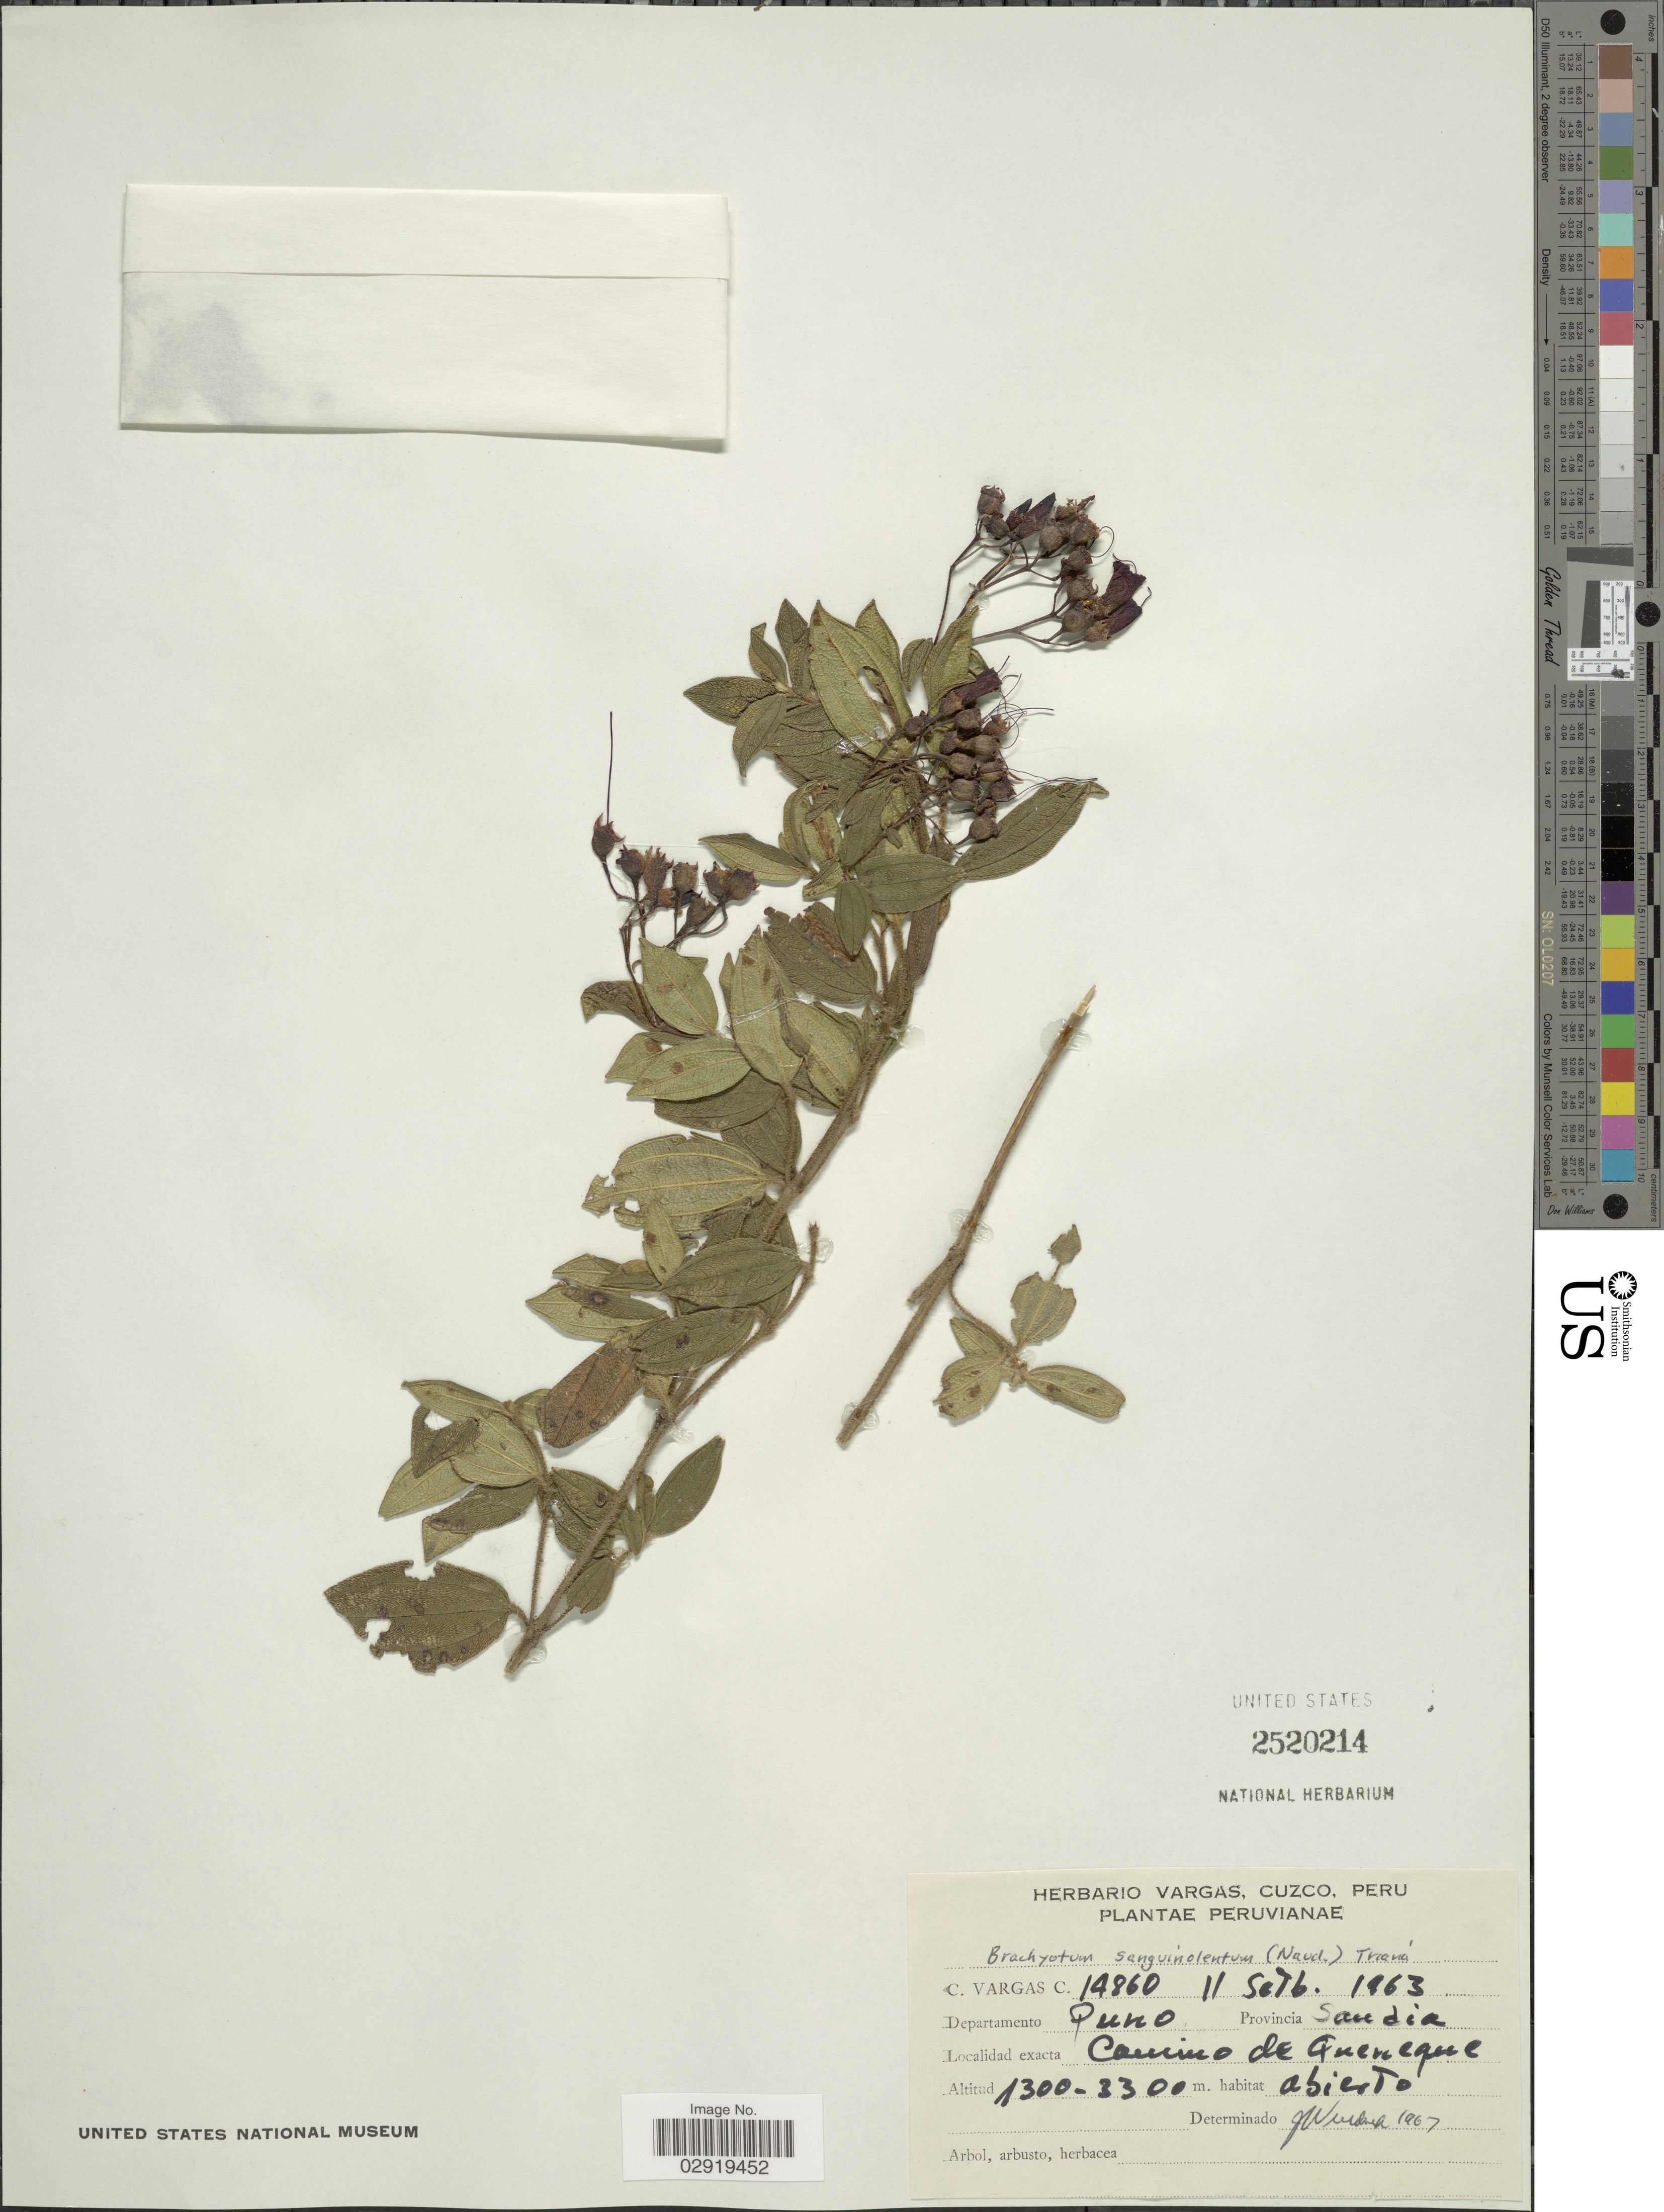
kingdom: Plantae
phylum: Tracheophyta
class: Magnoliopsida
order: Myrtales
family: Melastomataceae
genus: Brachyotum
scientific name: Brachyotum sanguinolentum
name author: (Naudin) Triana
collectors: C. Vargas Calderón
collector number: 14860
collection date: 1963-09-11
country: Peru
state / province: Puno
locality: Departamento Puno. Provincia Sandia. Camino de Queneque.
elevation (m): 1300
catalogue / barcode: US 2520214